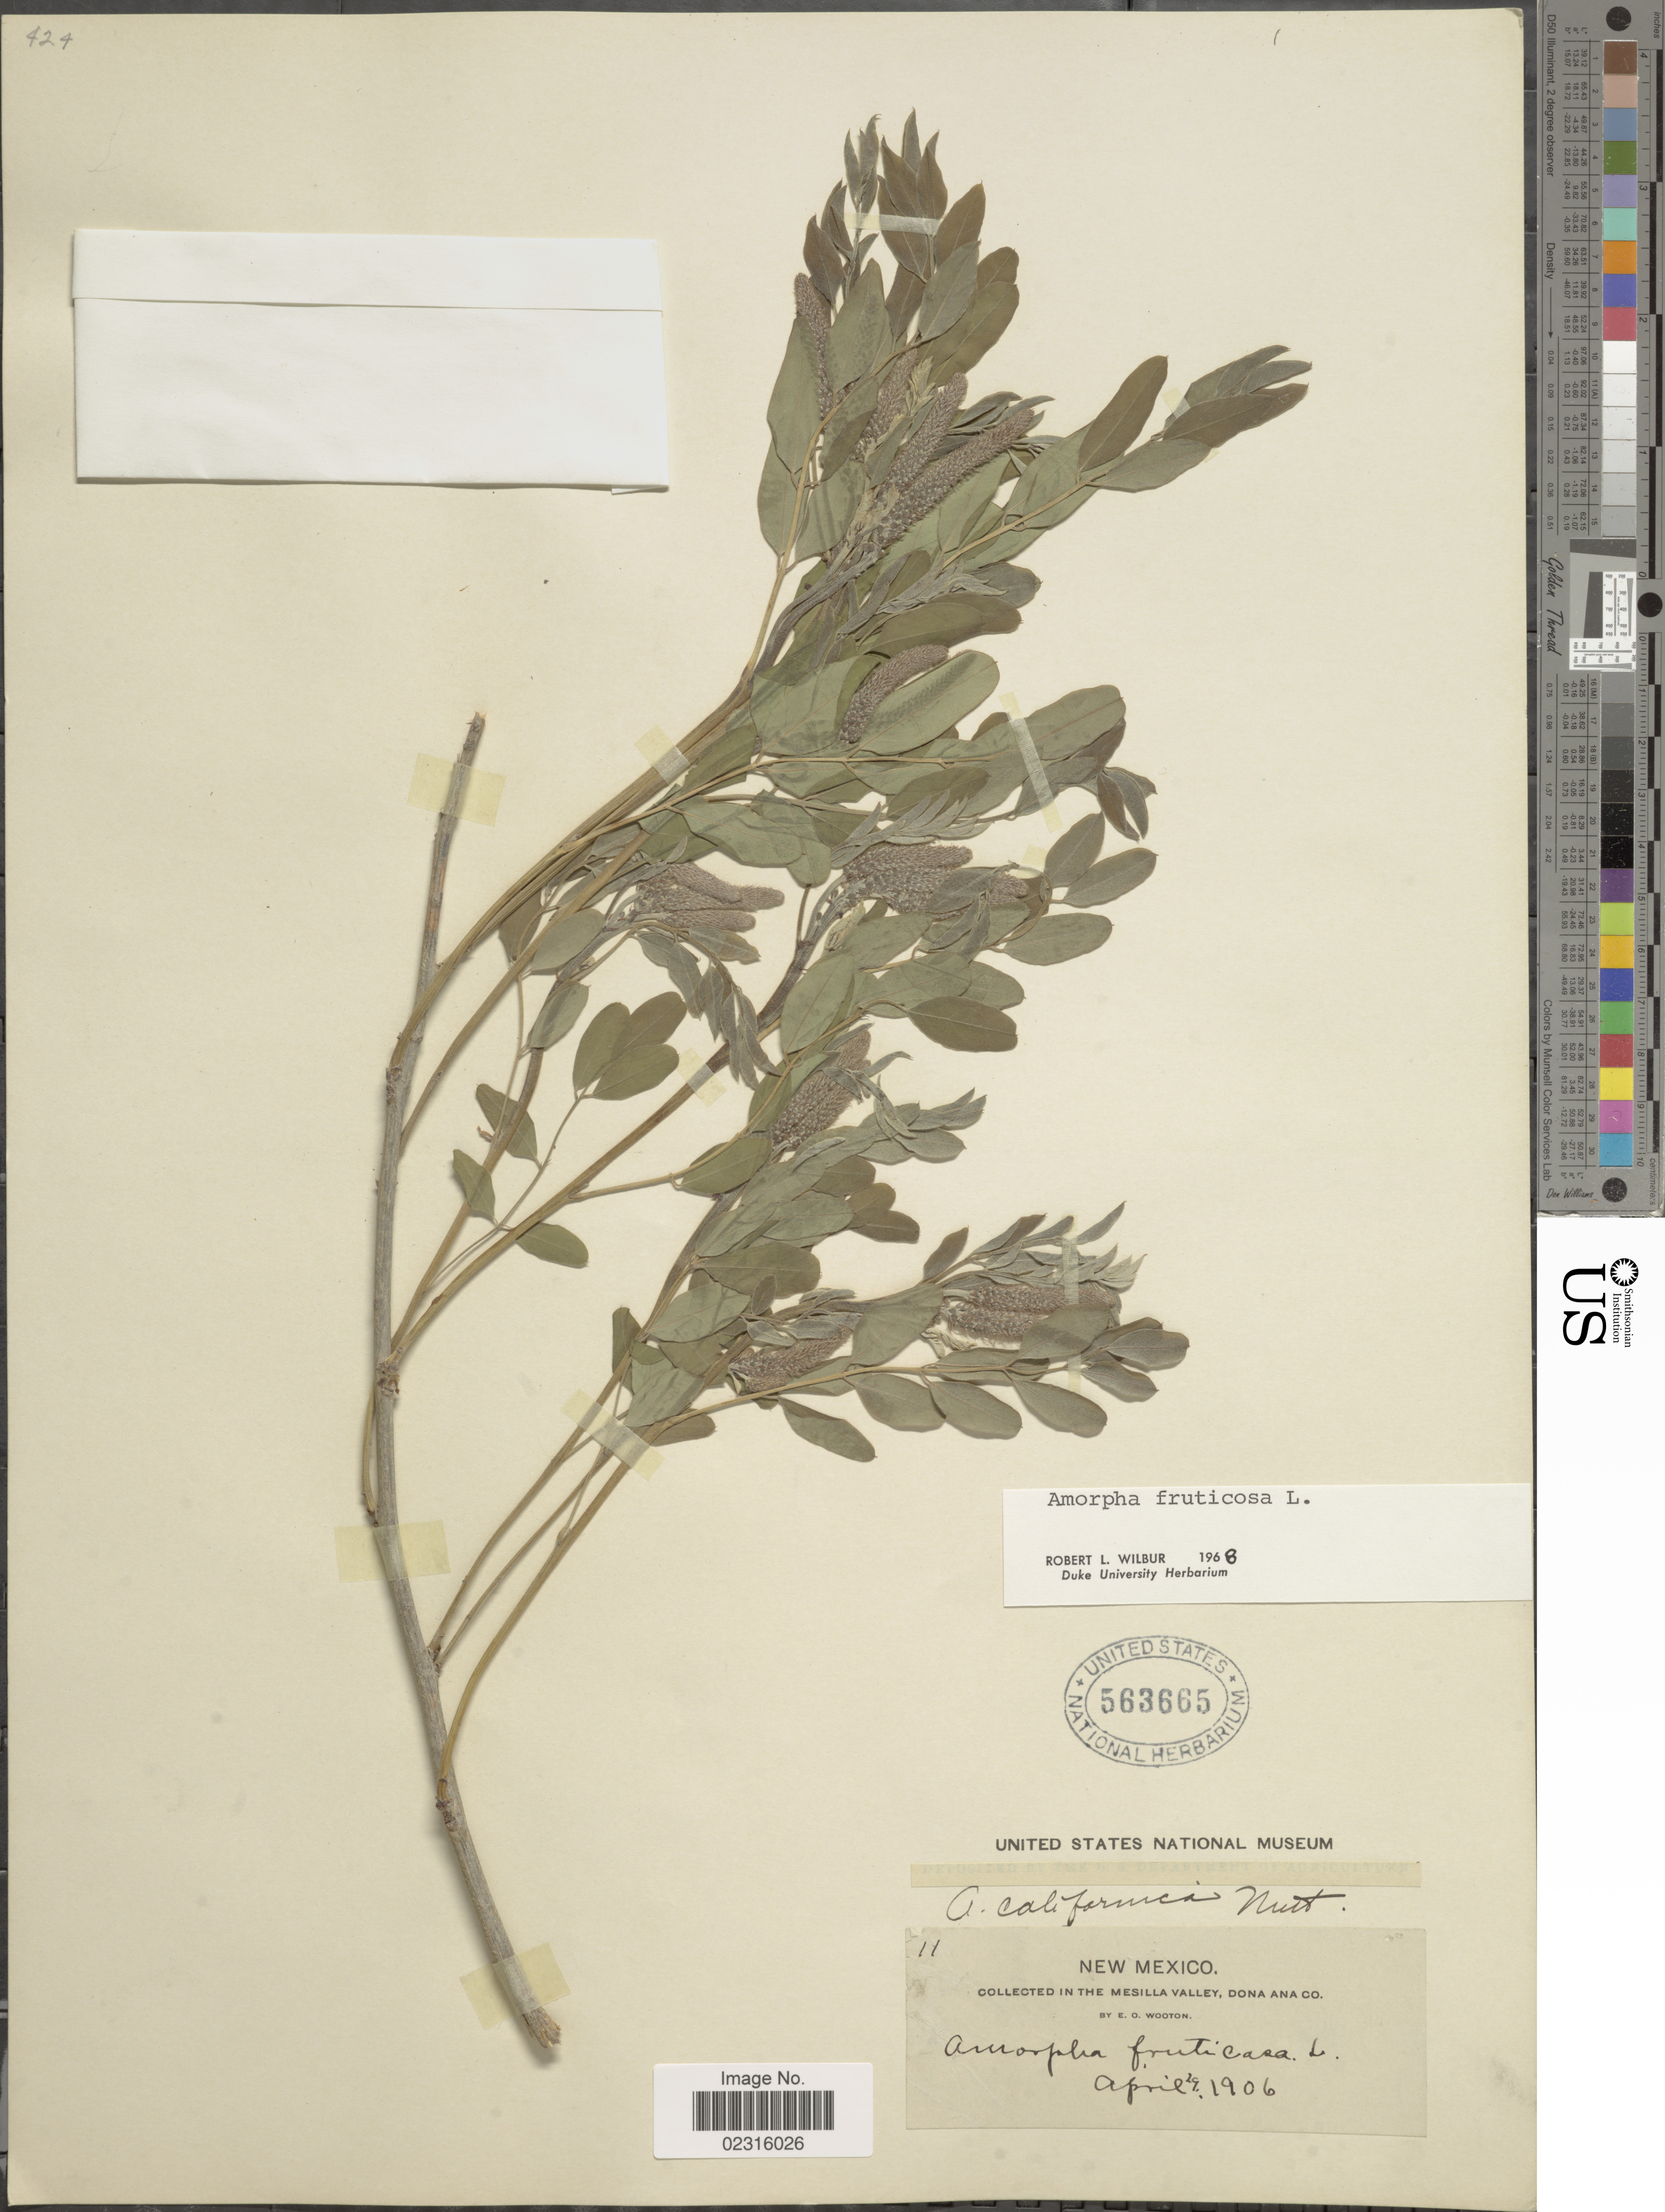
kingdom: Plantae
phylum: Tracheophyta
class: Magnoliopsida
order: Fabales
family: Fabaceae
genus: Amorpha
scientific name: Amorpha fruticosa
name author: L.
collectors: E. O. Wooton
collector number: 11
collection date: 1906-04-29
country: United States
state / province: New Mexico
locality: In the Mesila Valley, Dona Ana Co.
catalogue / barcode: US 563665